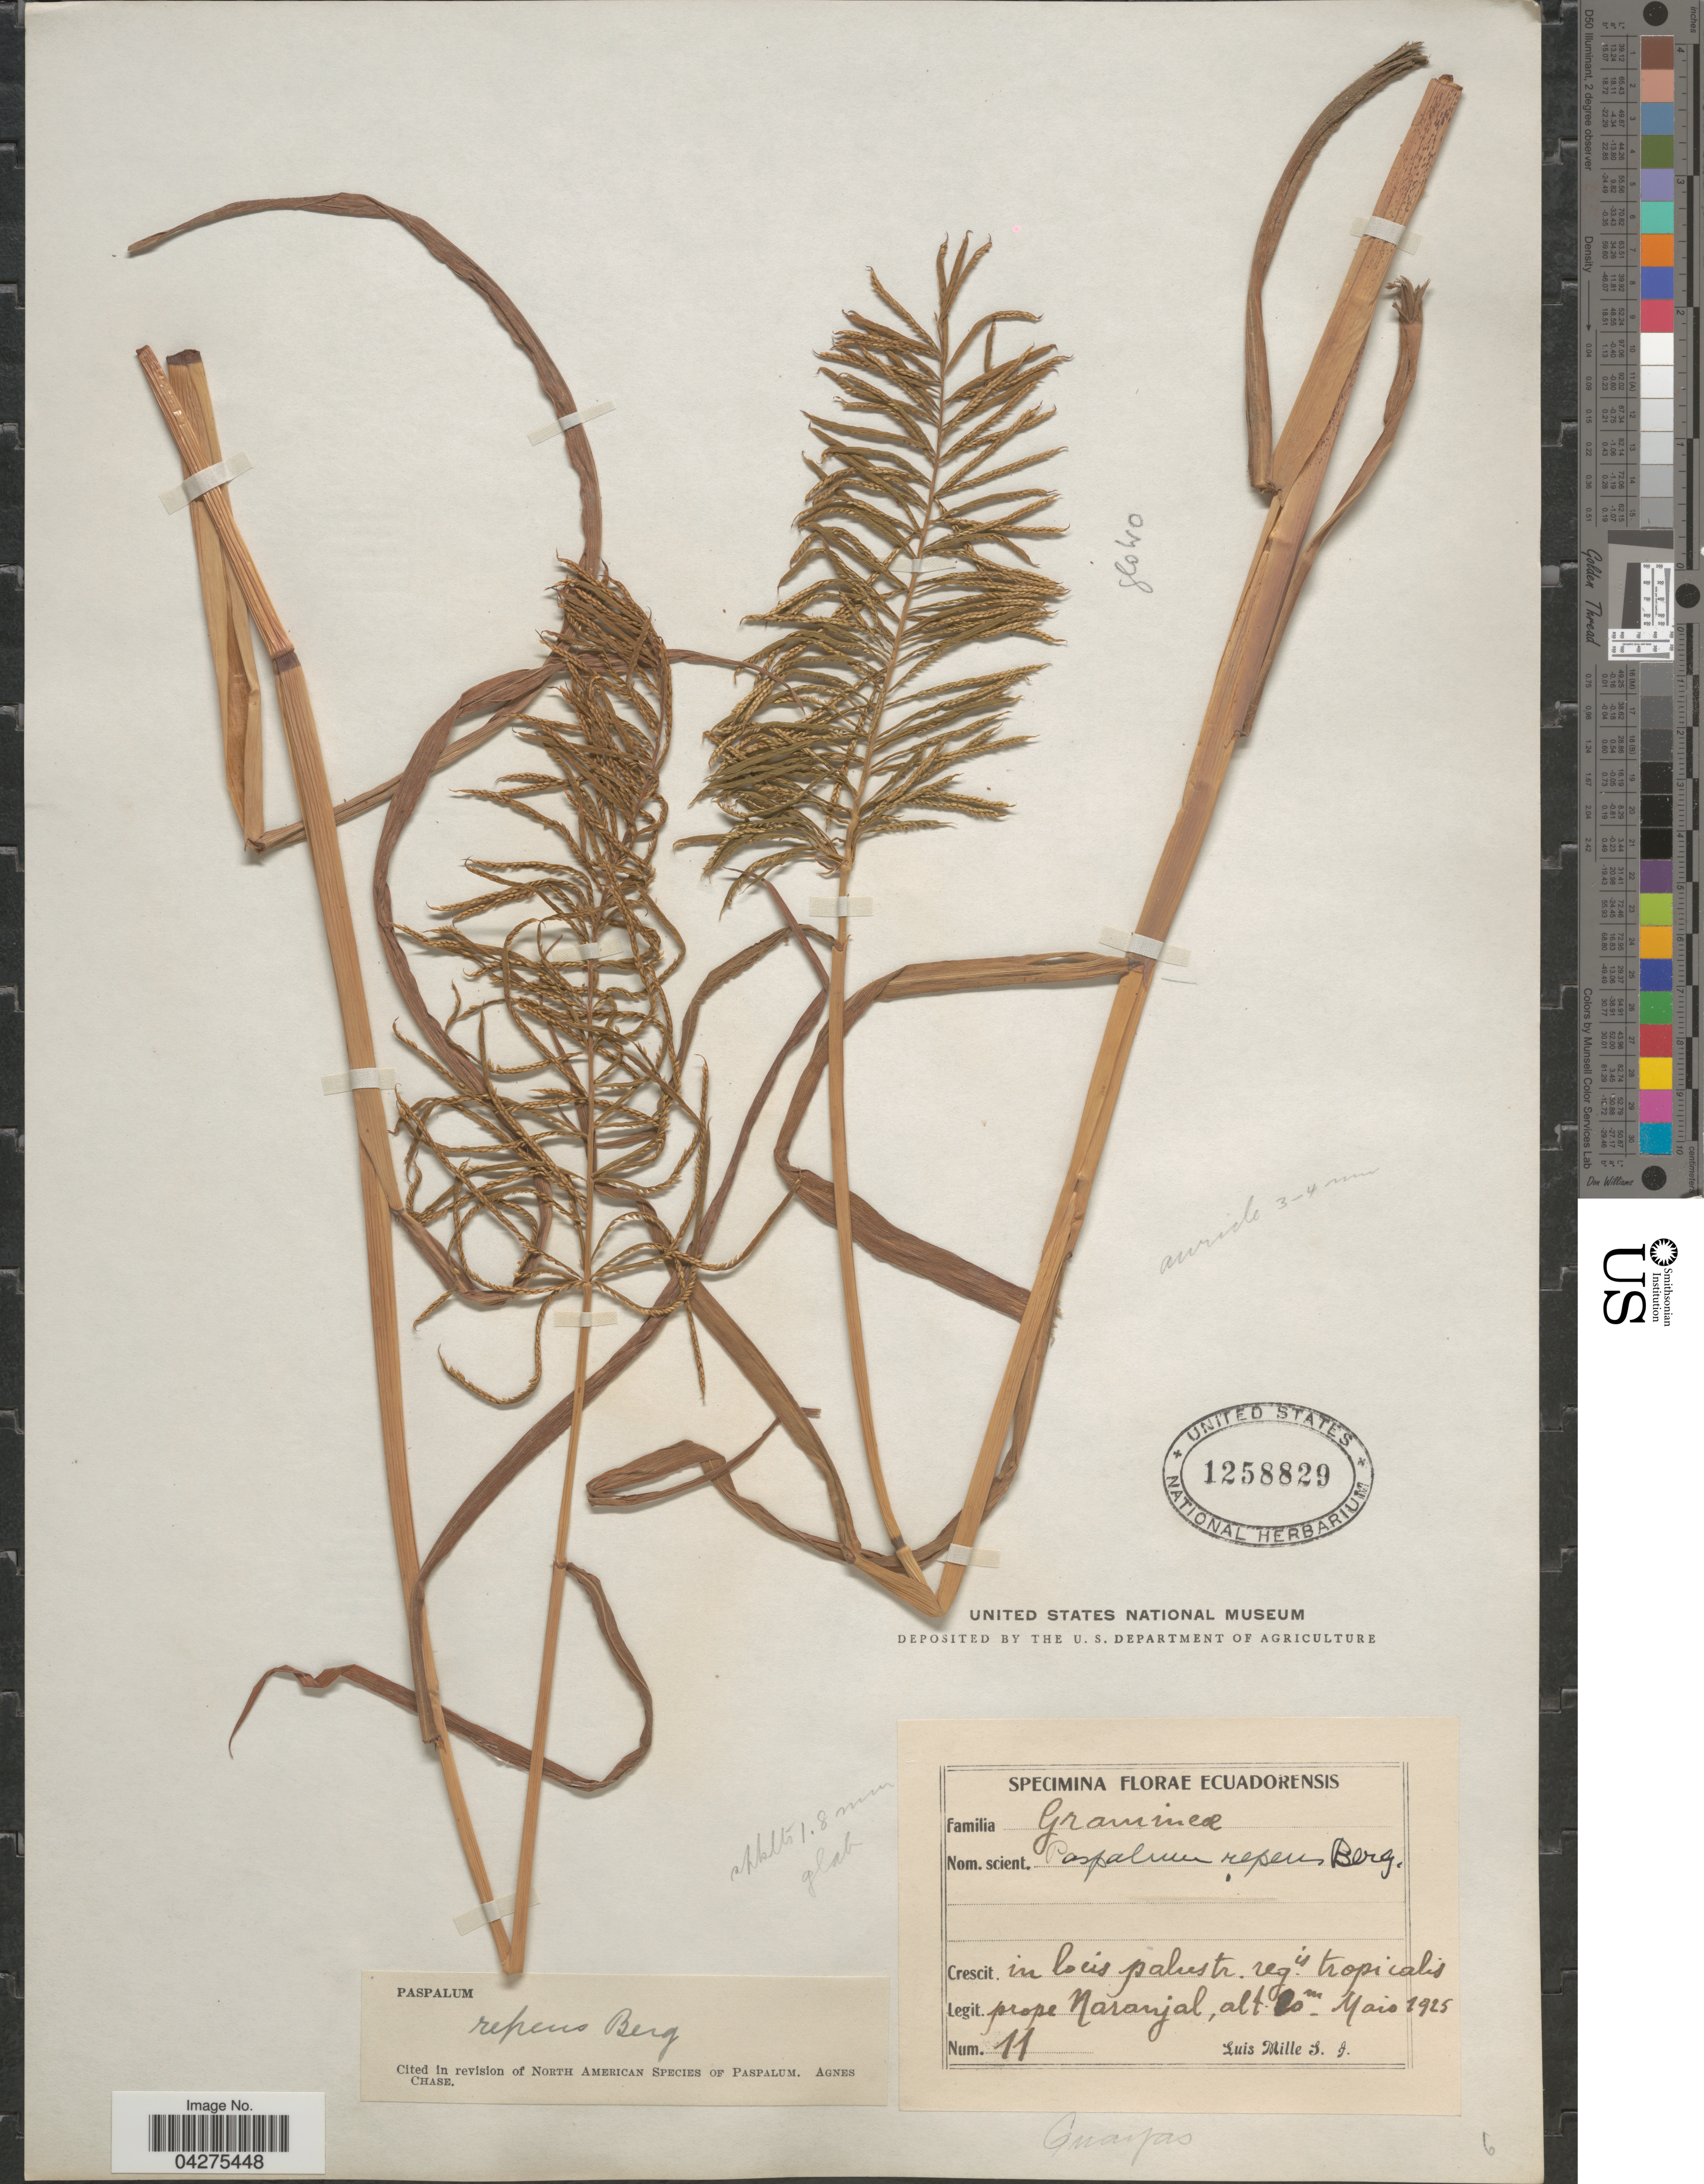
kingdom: Plantae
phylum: Tracheophyta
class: Liliopsida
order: Poales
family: Poaceae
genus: Paspalum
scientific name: Paspalum repens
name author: P.J. Bergius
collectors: L. Mille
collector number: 11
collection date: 1925-05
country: Ecuador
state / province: Guayas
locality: In locis palustr. regis tropicalis prope Naranjal.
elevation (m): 20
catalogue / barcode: US 1258829